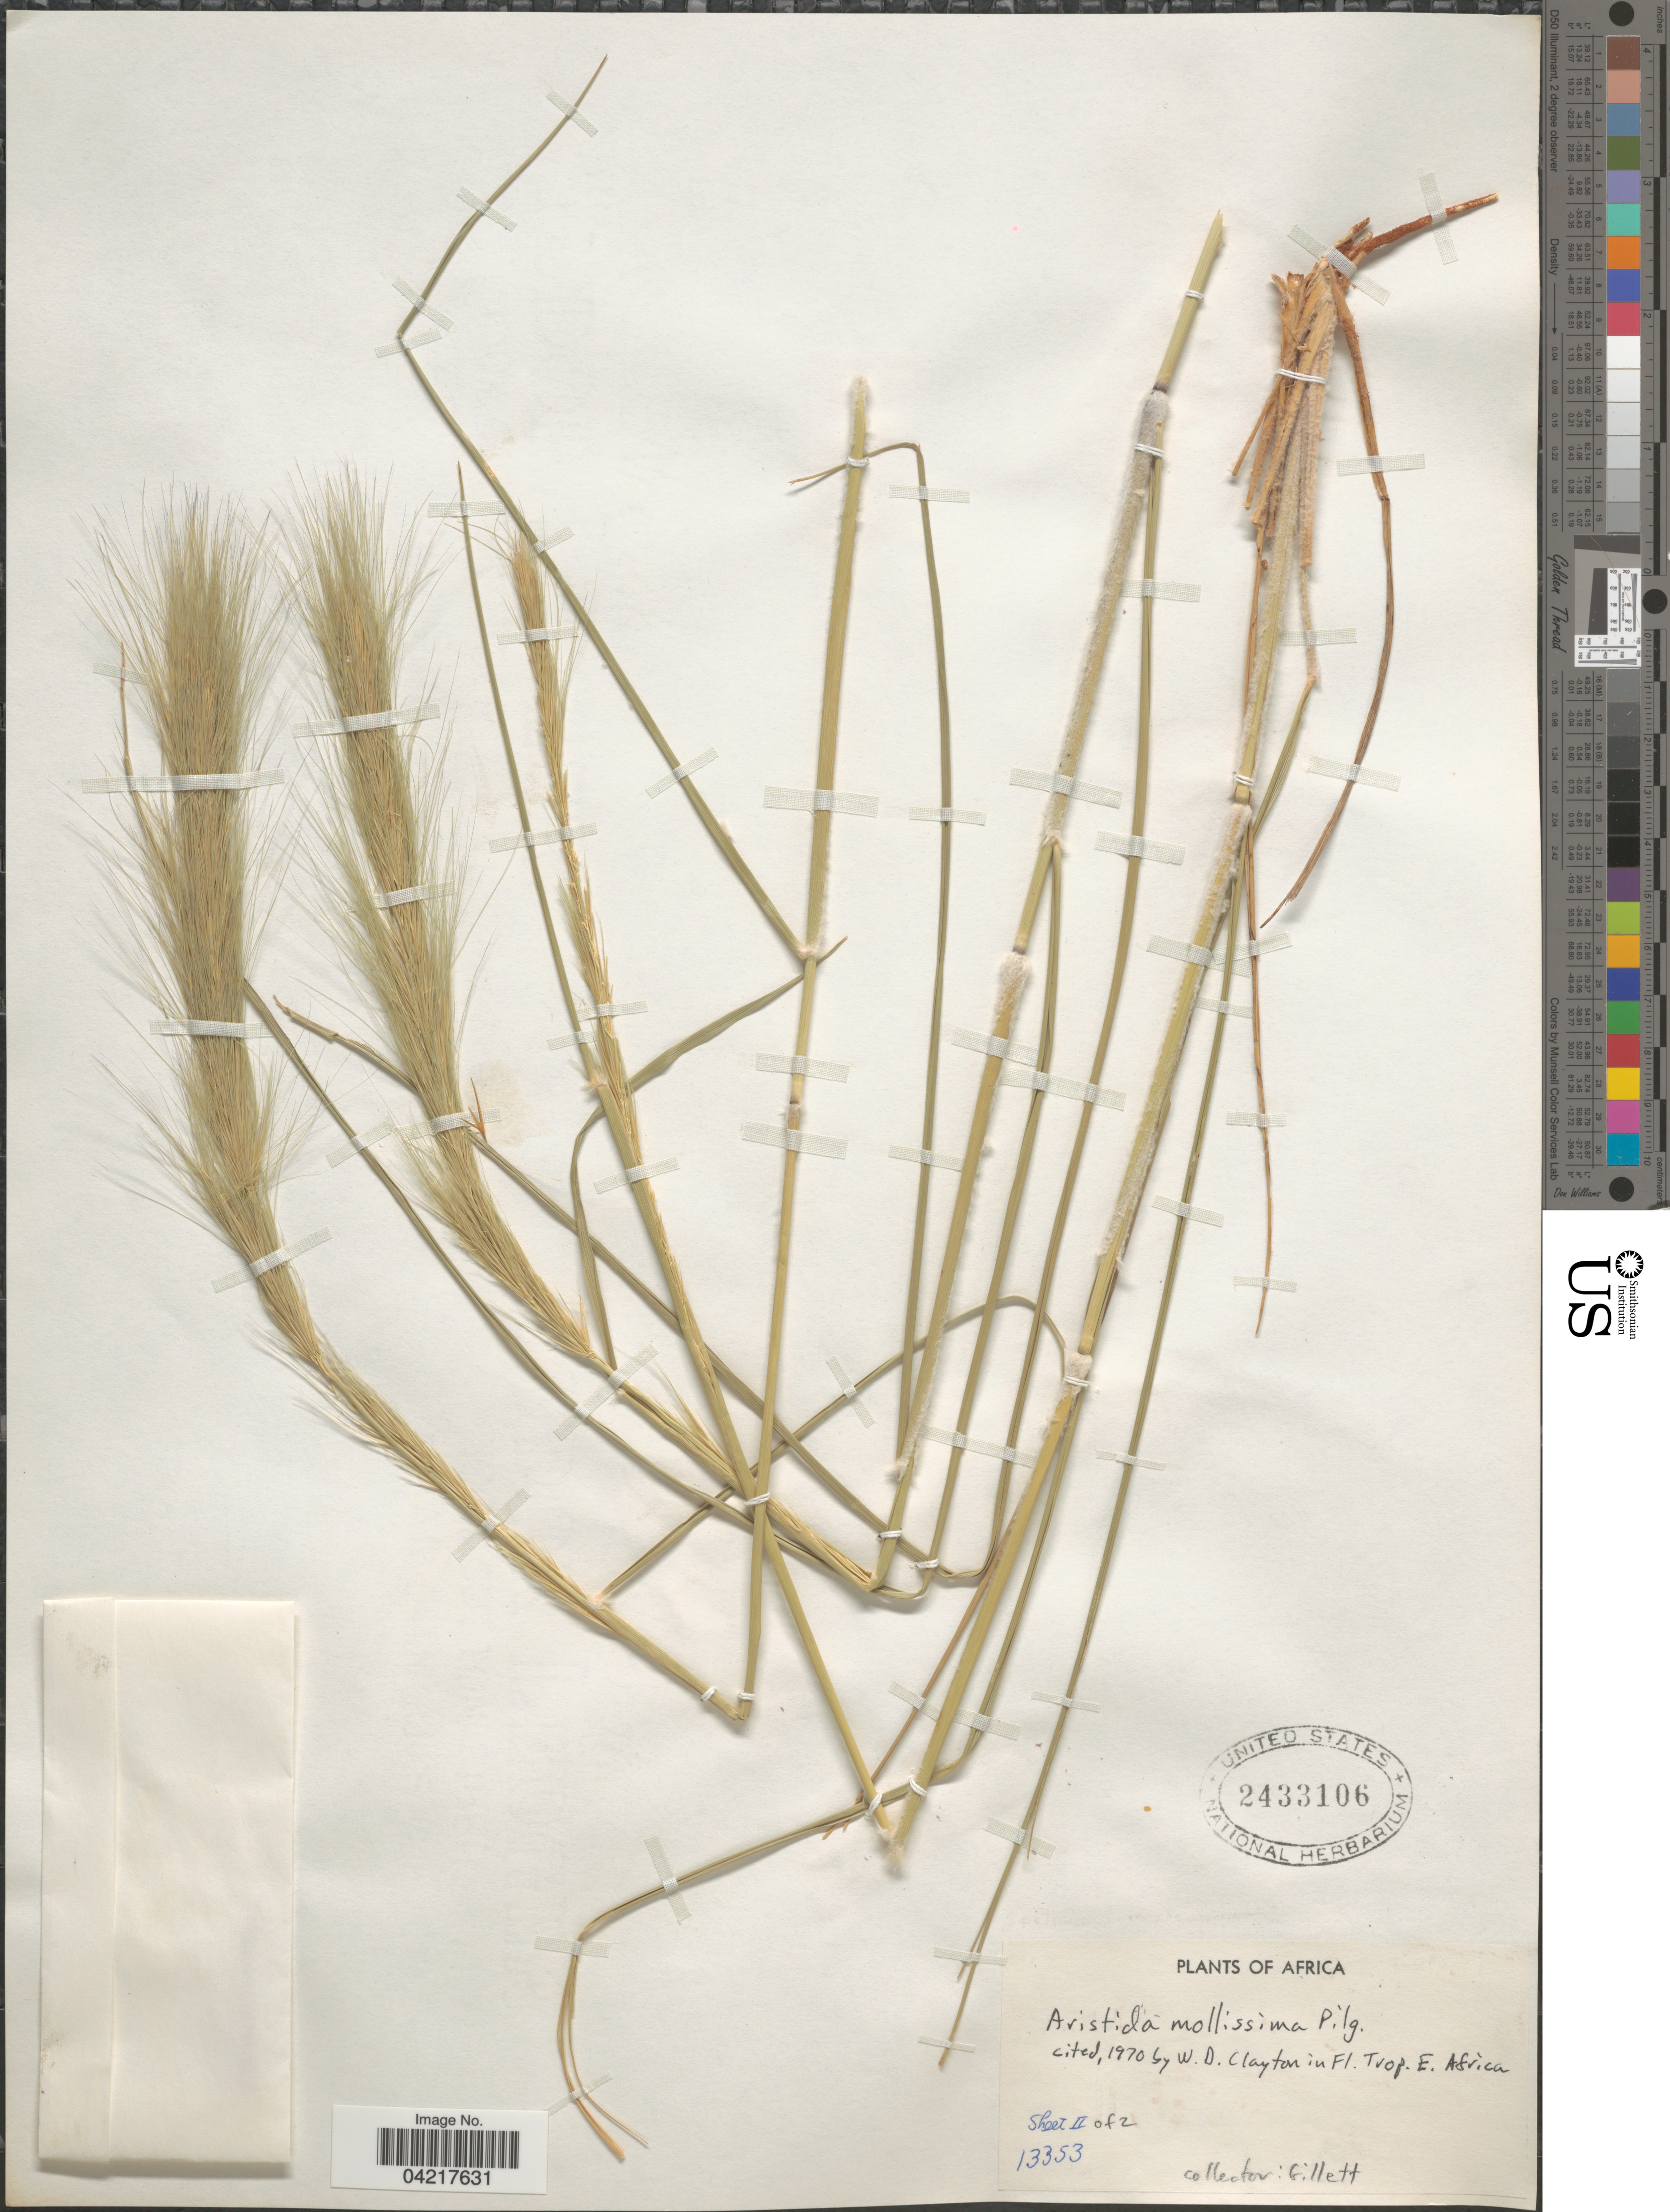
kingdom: Plantae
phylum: Tracheophyta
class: Liliopsida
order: Poales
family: Poaceae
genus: Aristida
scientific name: Aristida mollissima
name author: Pilg.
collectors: Gillett, --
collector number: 13353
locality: Africa.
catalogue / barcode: US 2433106